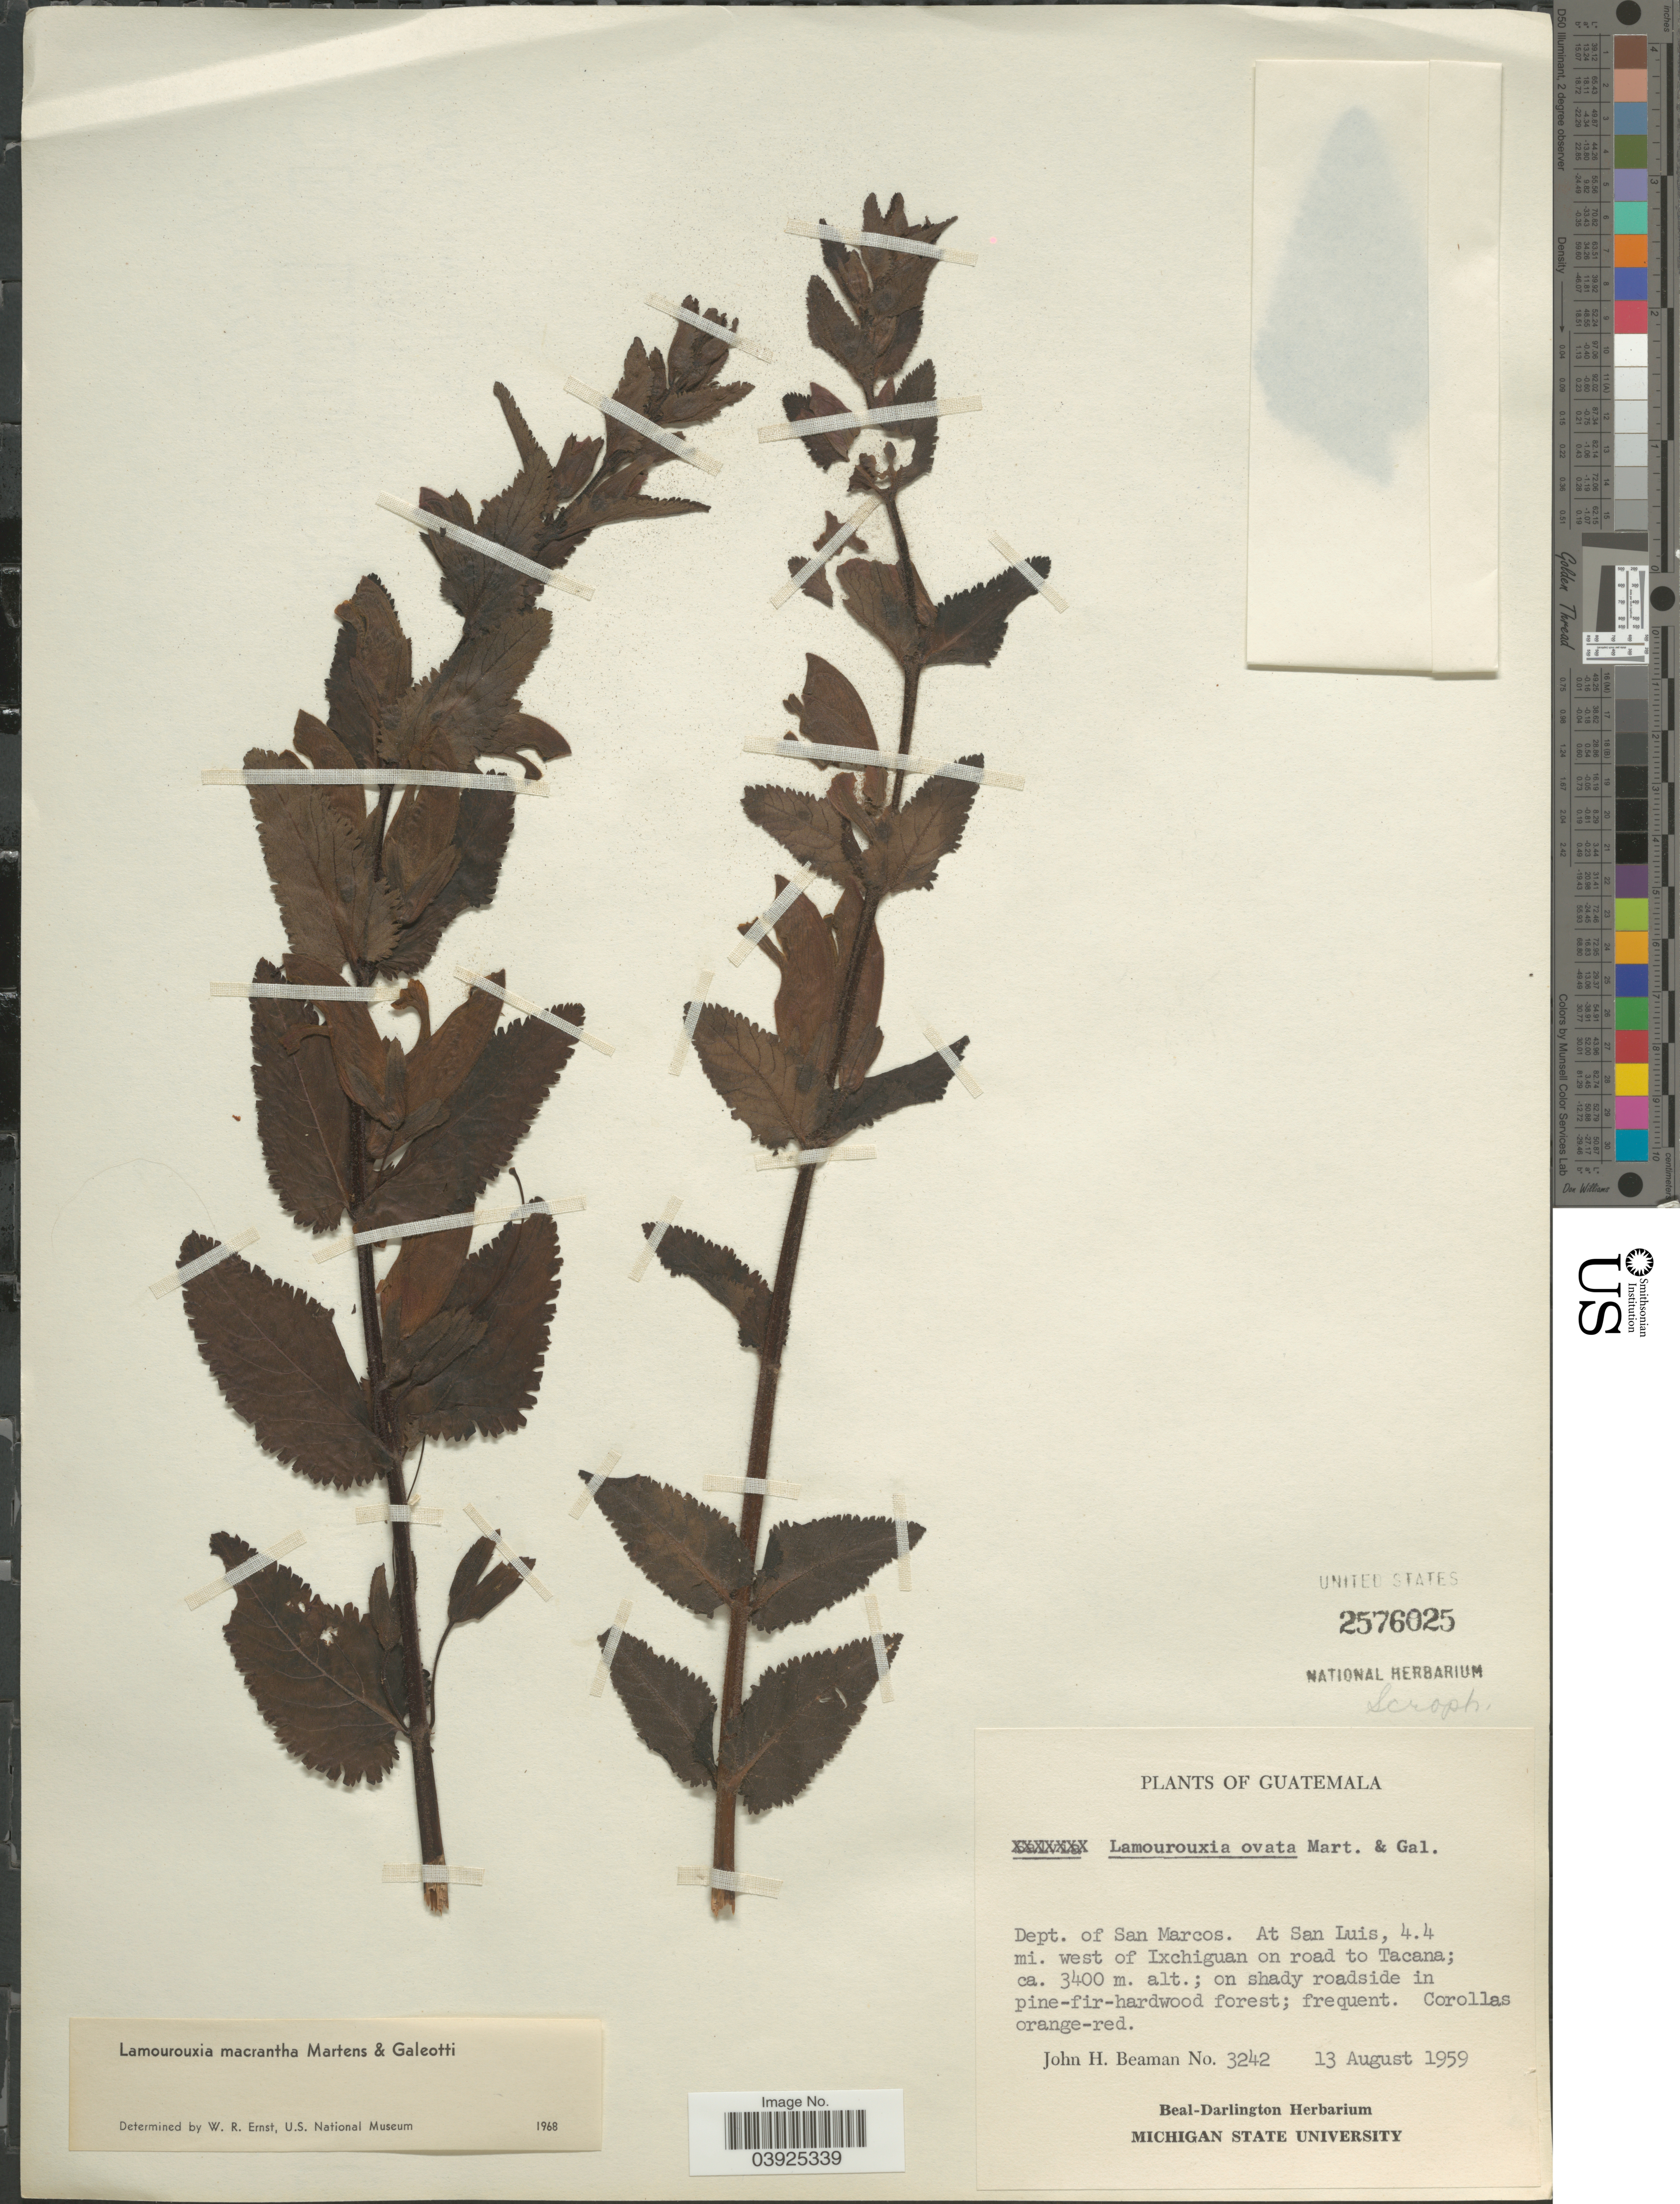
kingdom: Plantae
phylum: Tracheophyta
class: Magnoliopsida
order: Lamiales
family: Orobanchaceae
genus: Lamourouxia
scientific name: Lamourouxia macrantha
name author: M. Martens & Galeotti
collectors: J. H. Beaman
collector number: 3242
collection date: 1959-08-13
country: Guatemala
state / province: San Marcos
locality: Dept. of San Marcos. At San Luis, 4.4 mi. west of Ixchiguan on road to Tacana.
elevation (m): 3400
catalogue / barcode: US 2576025